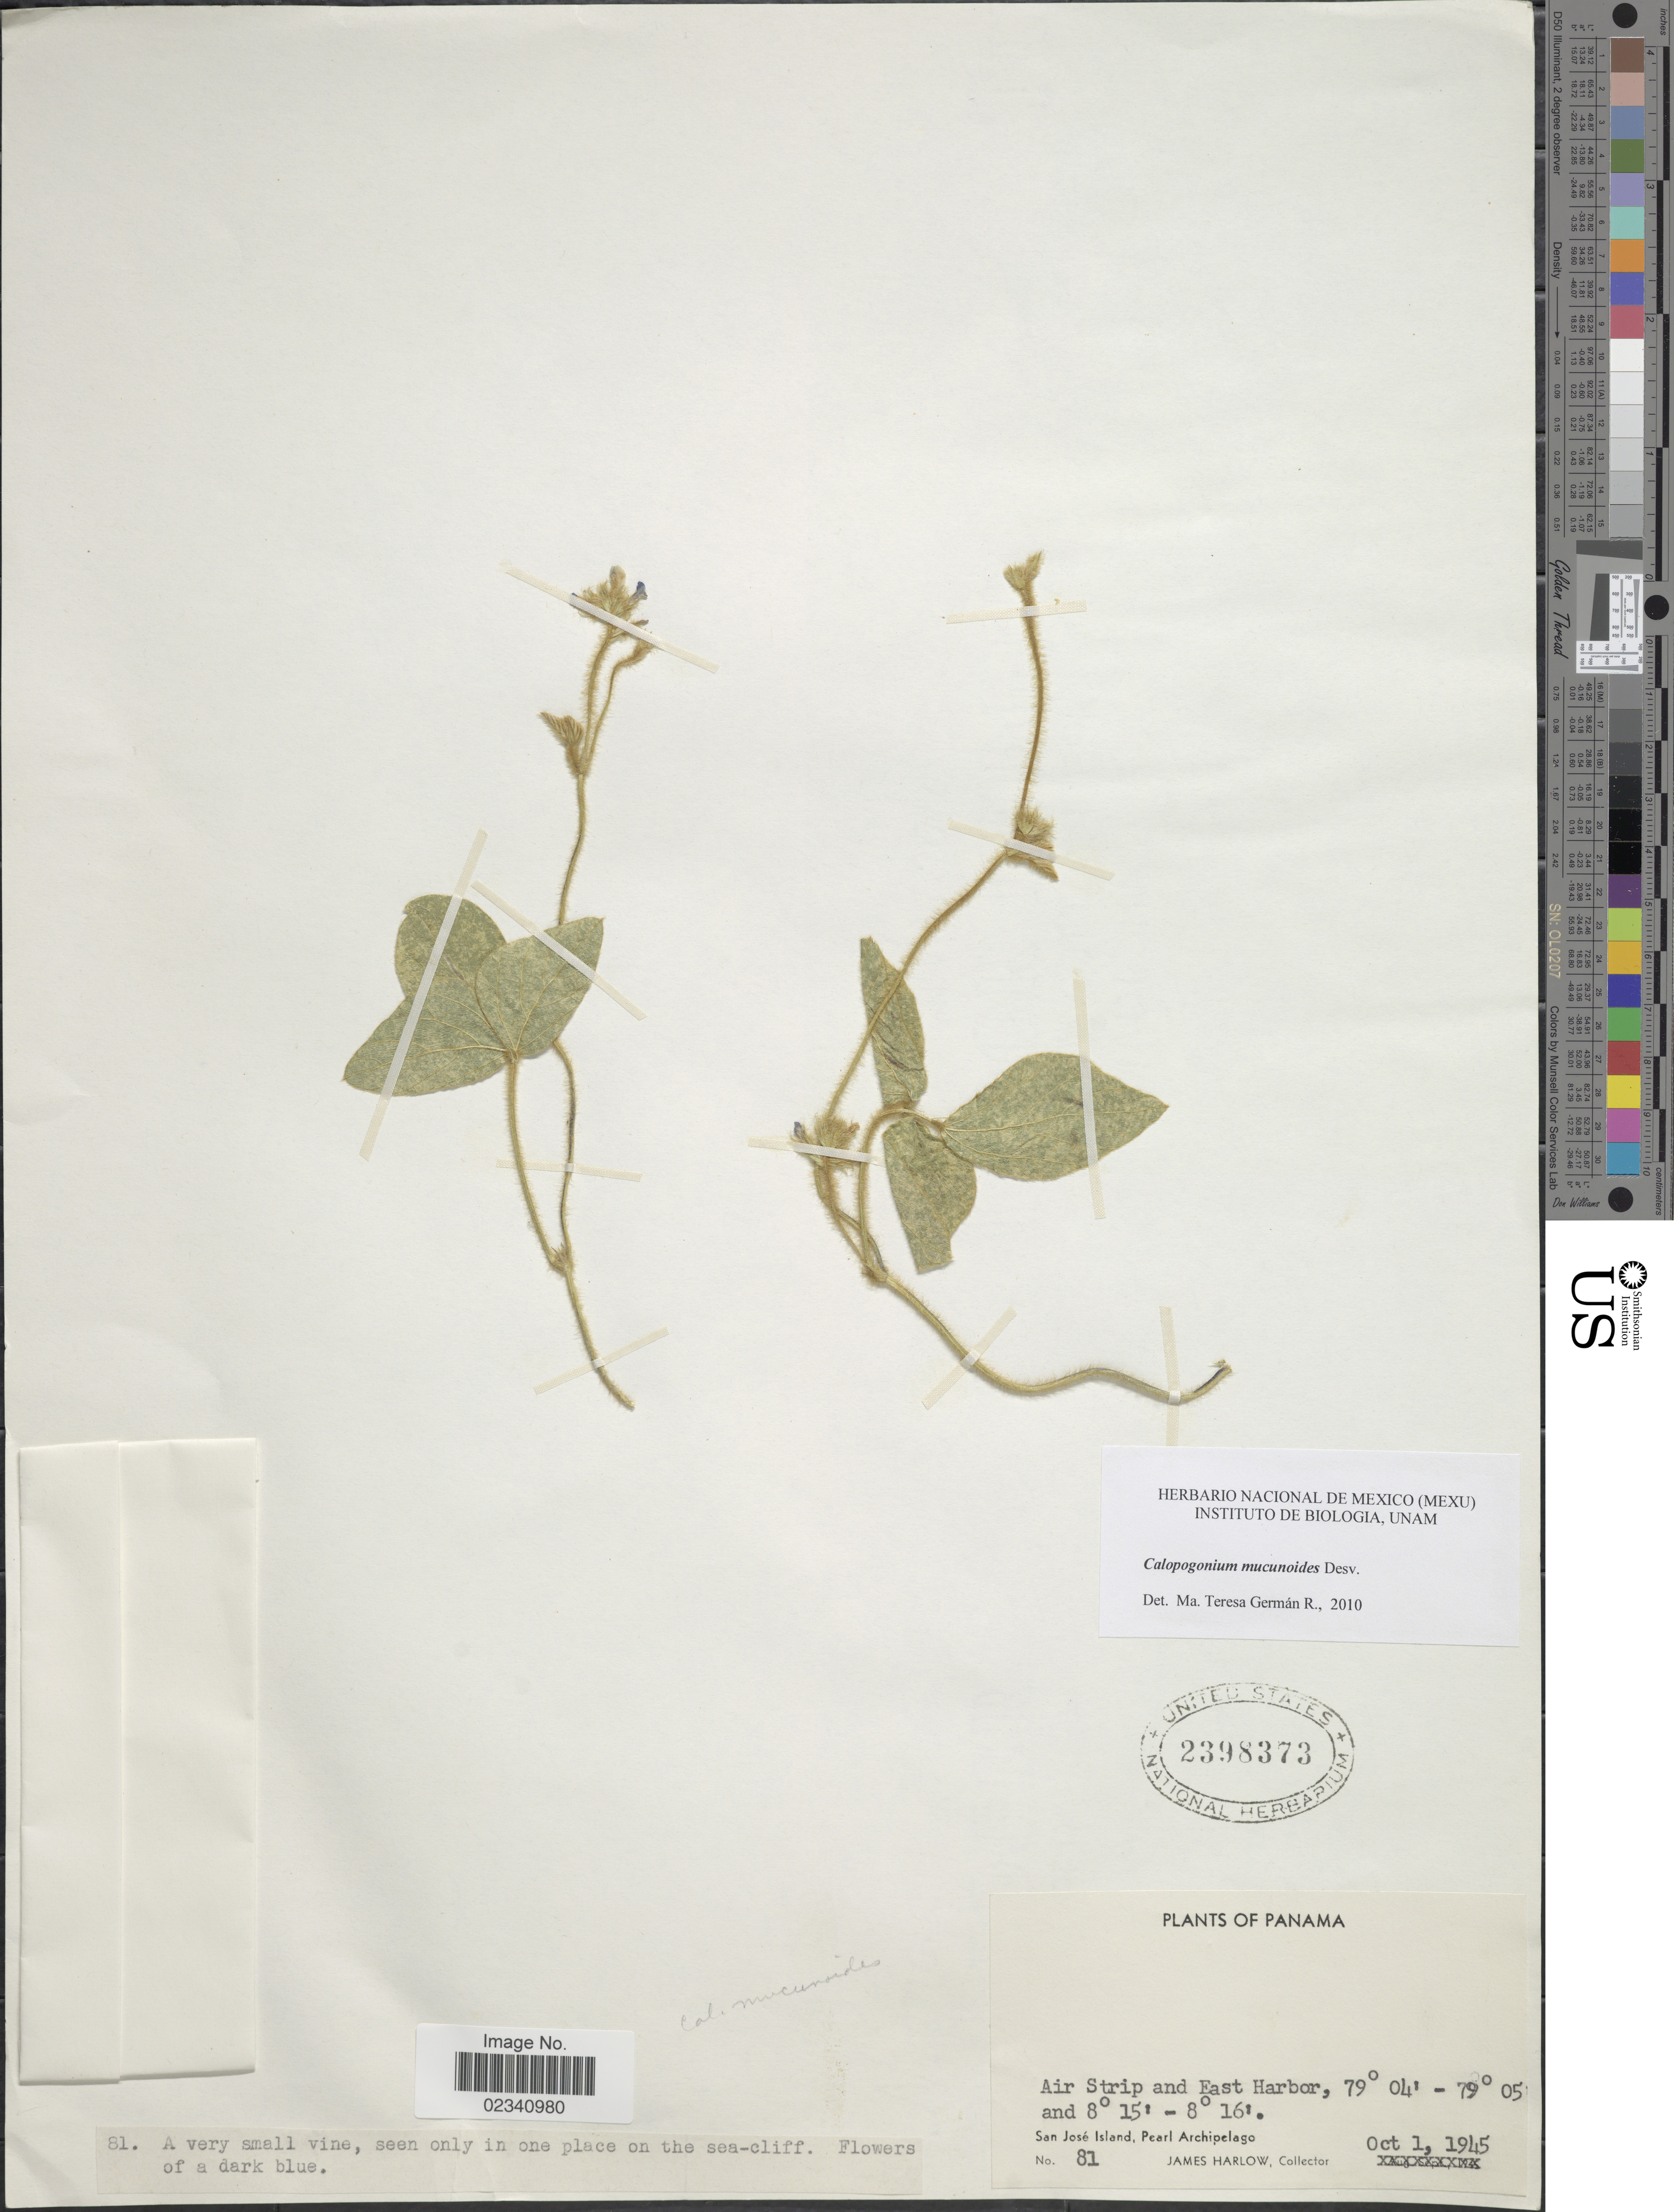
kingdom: Plantae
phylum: Tracheophyta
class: Magnoliopsida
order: Fabales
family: Fabaceae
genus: Calopogonium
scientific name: Calopogonium mucunoides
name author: Desv.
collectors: J. Harlow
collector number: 81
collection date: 1945-10-01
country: Panama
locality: Air Strip and East Harbor. San Jose, Pearl Archipelago.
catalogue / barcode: US 2398373